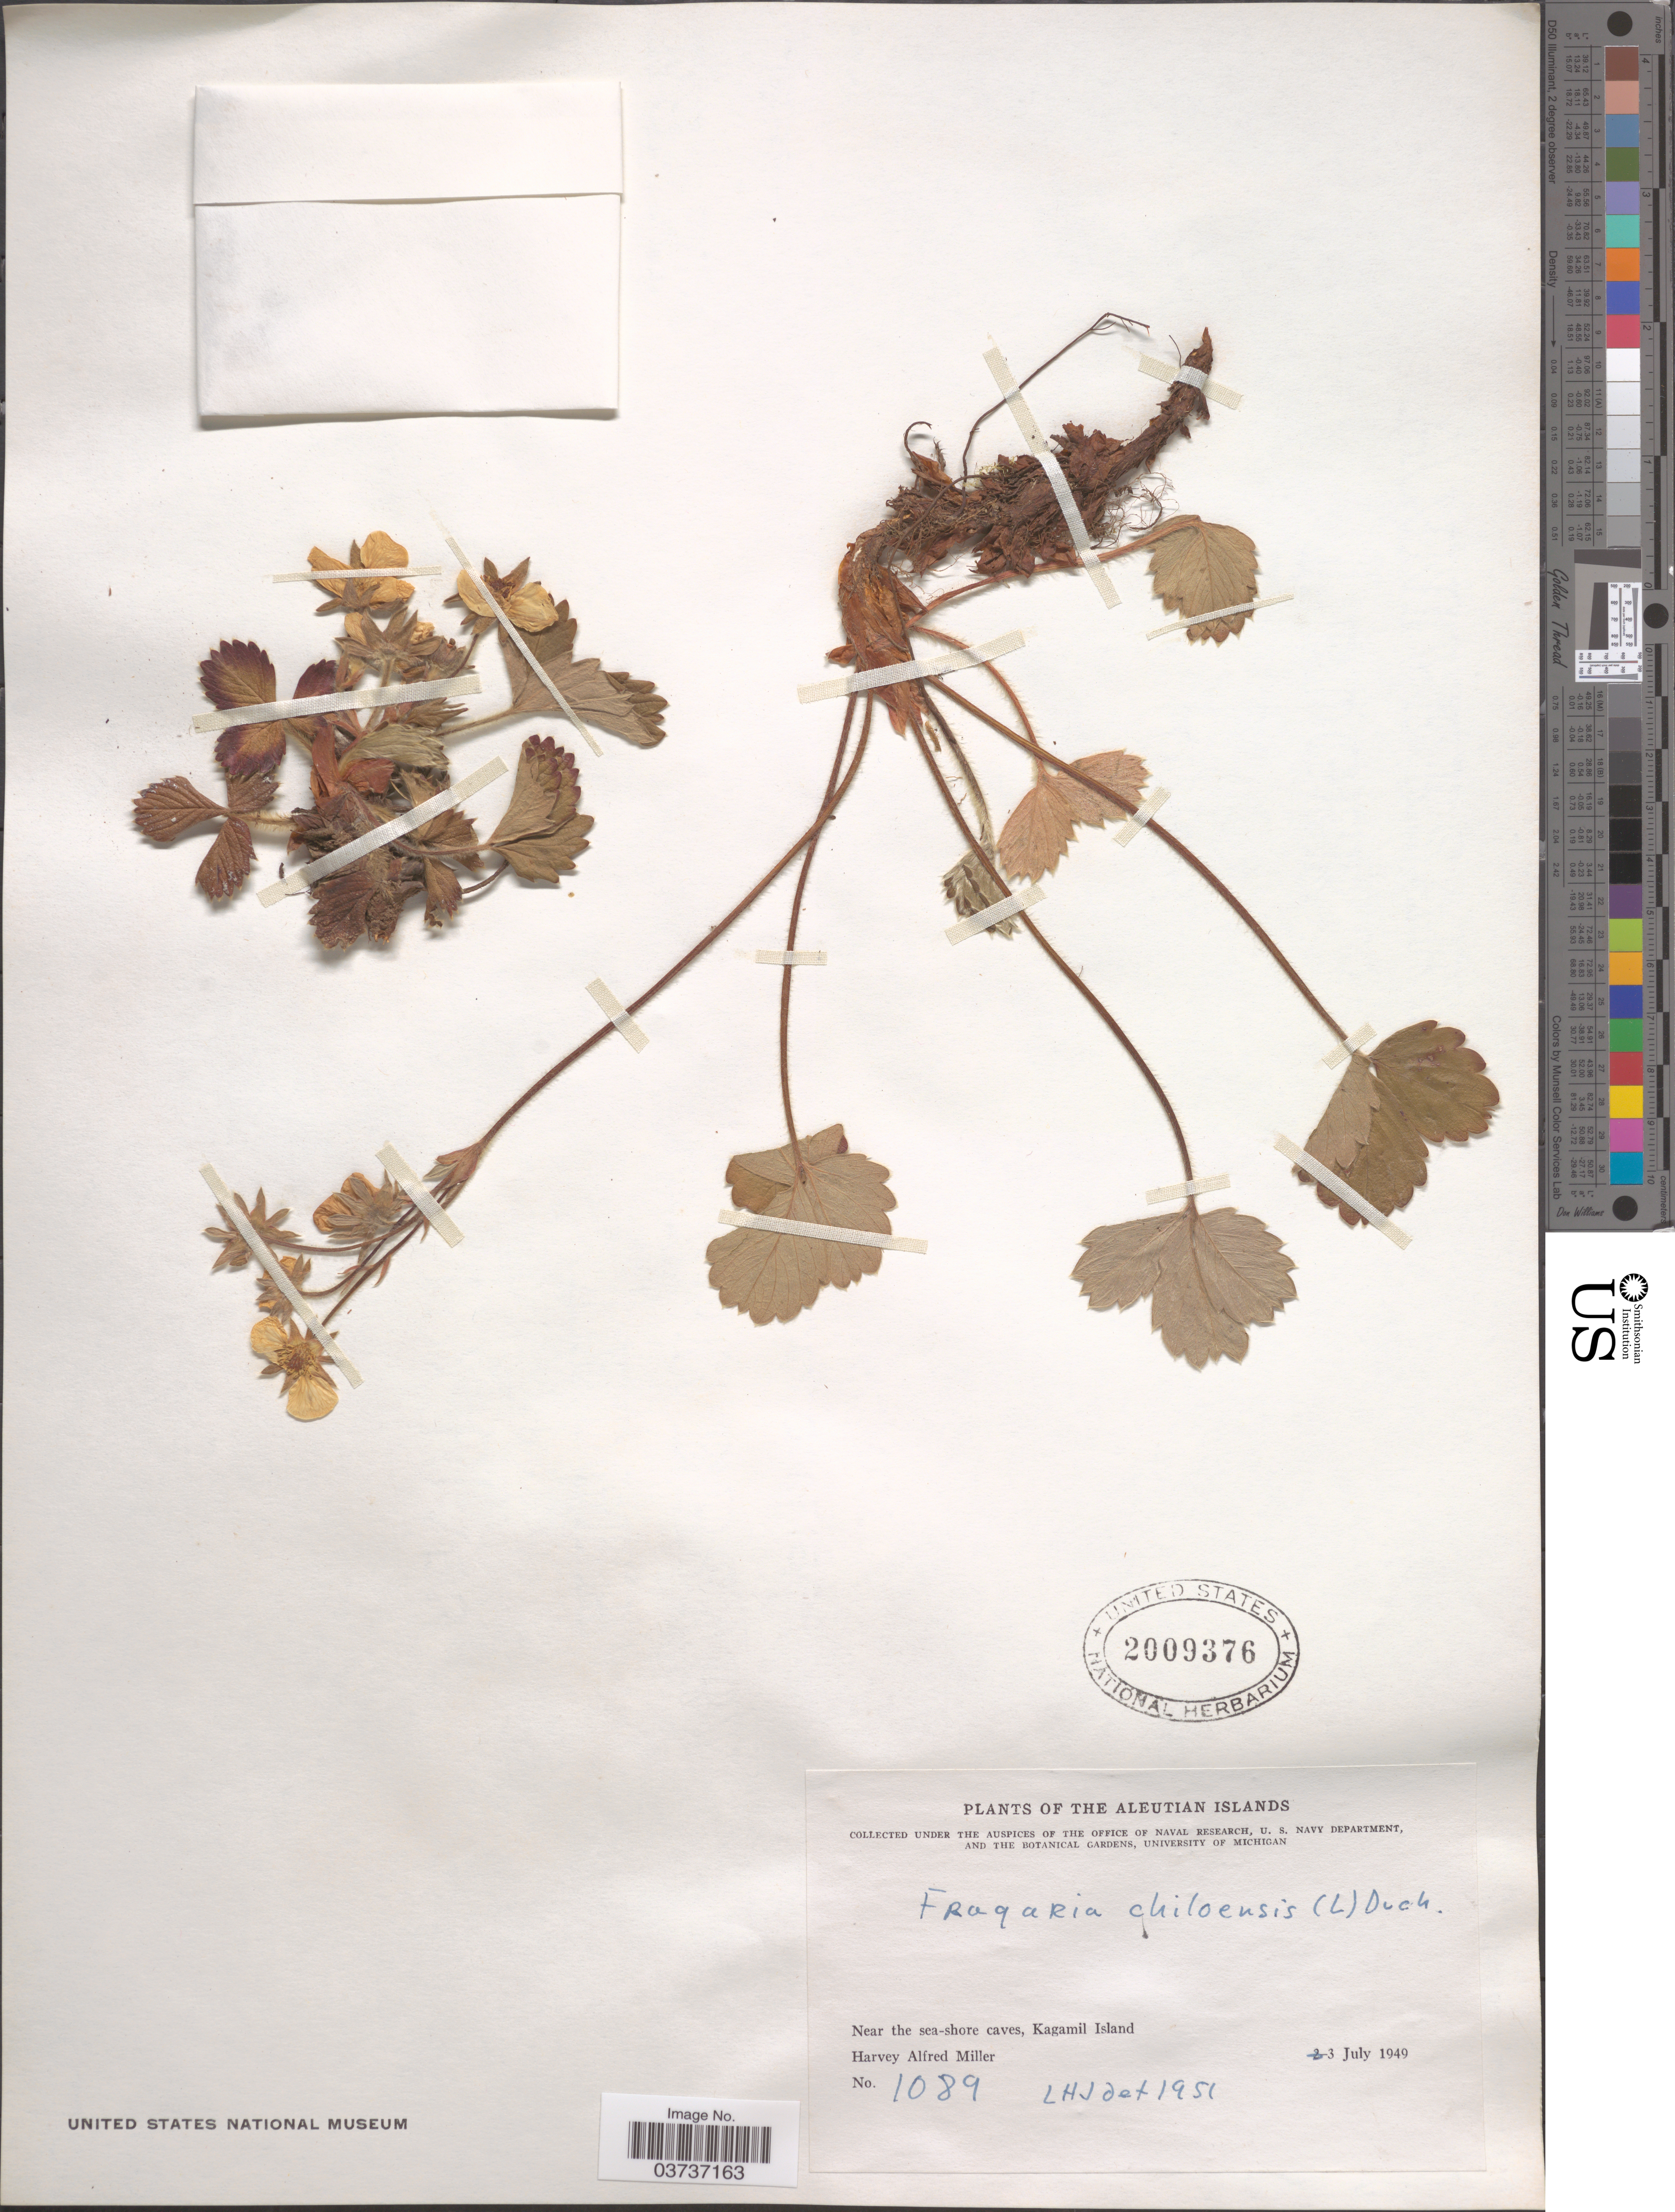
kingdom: Plantae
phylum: Tracheophyta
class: Magnoliopsida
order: Rosales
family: Rosaceae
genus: Fragaria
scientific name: Fragaria chiloensis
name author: (L.) Mill.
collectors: H. A. Miller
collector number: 1089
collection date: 1949-07-03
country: United States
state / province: Alaska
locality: The Aleutian Islands. Near the sea-shore caves, Kagamil Island.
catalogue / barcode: US 2009376